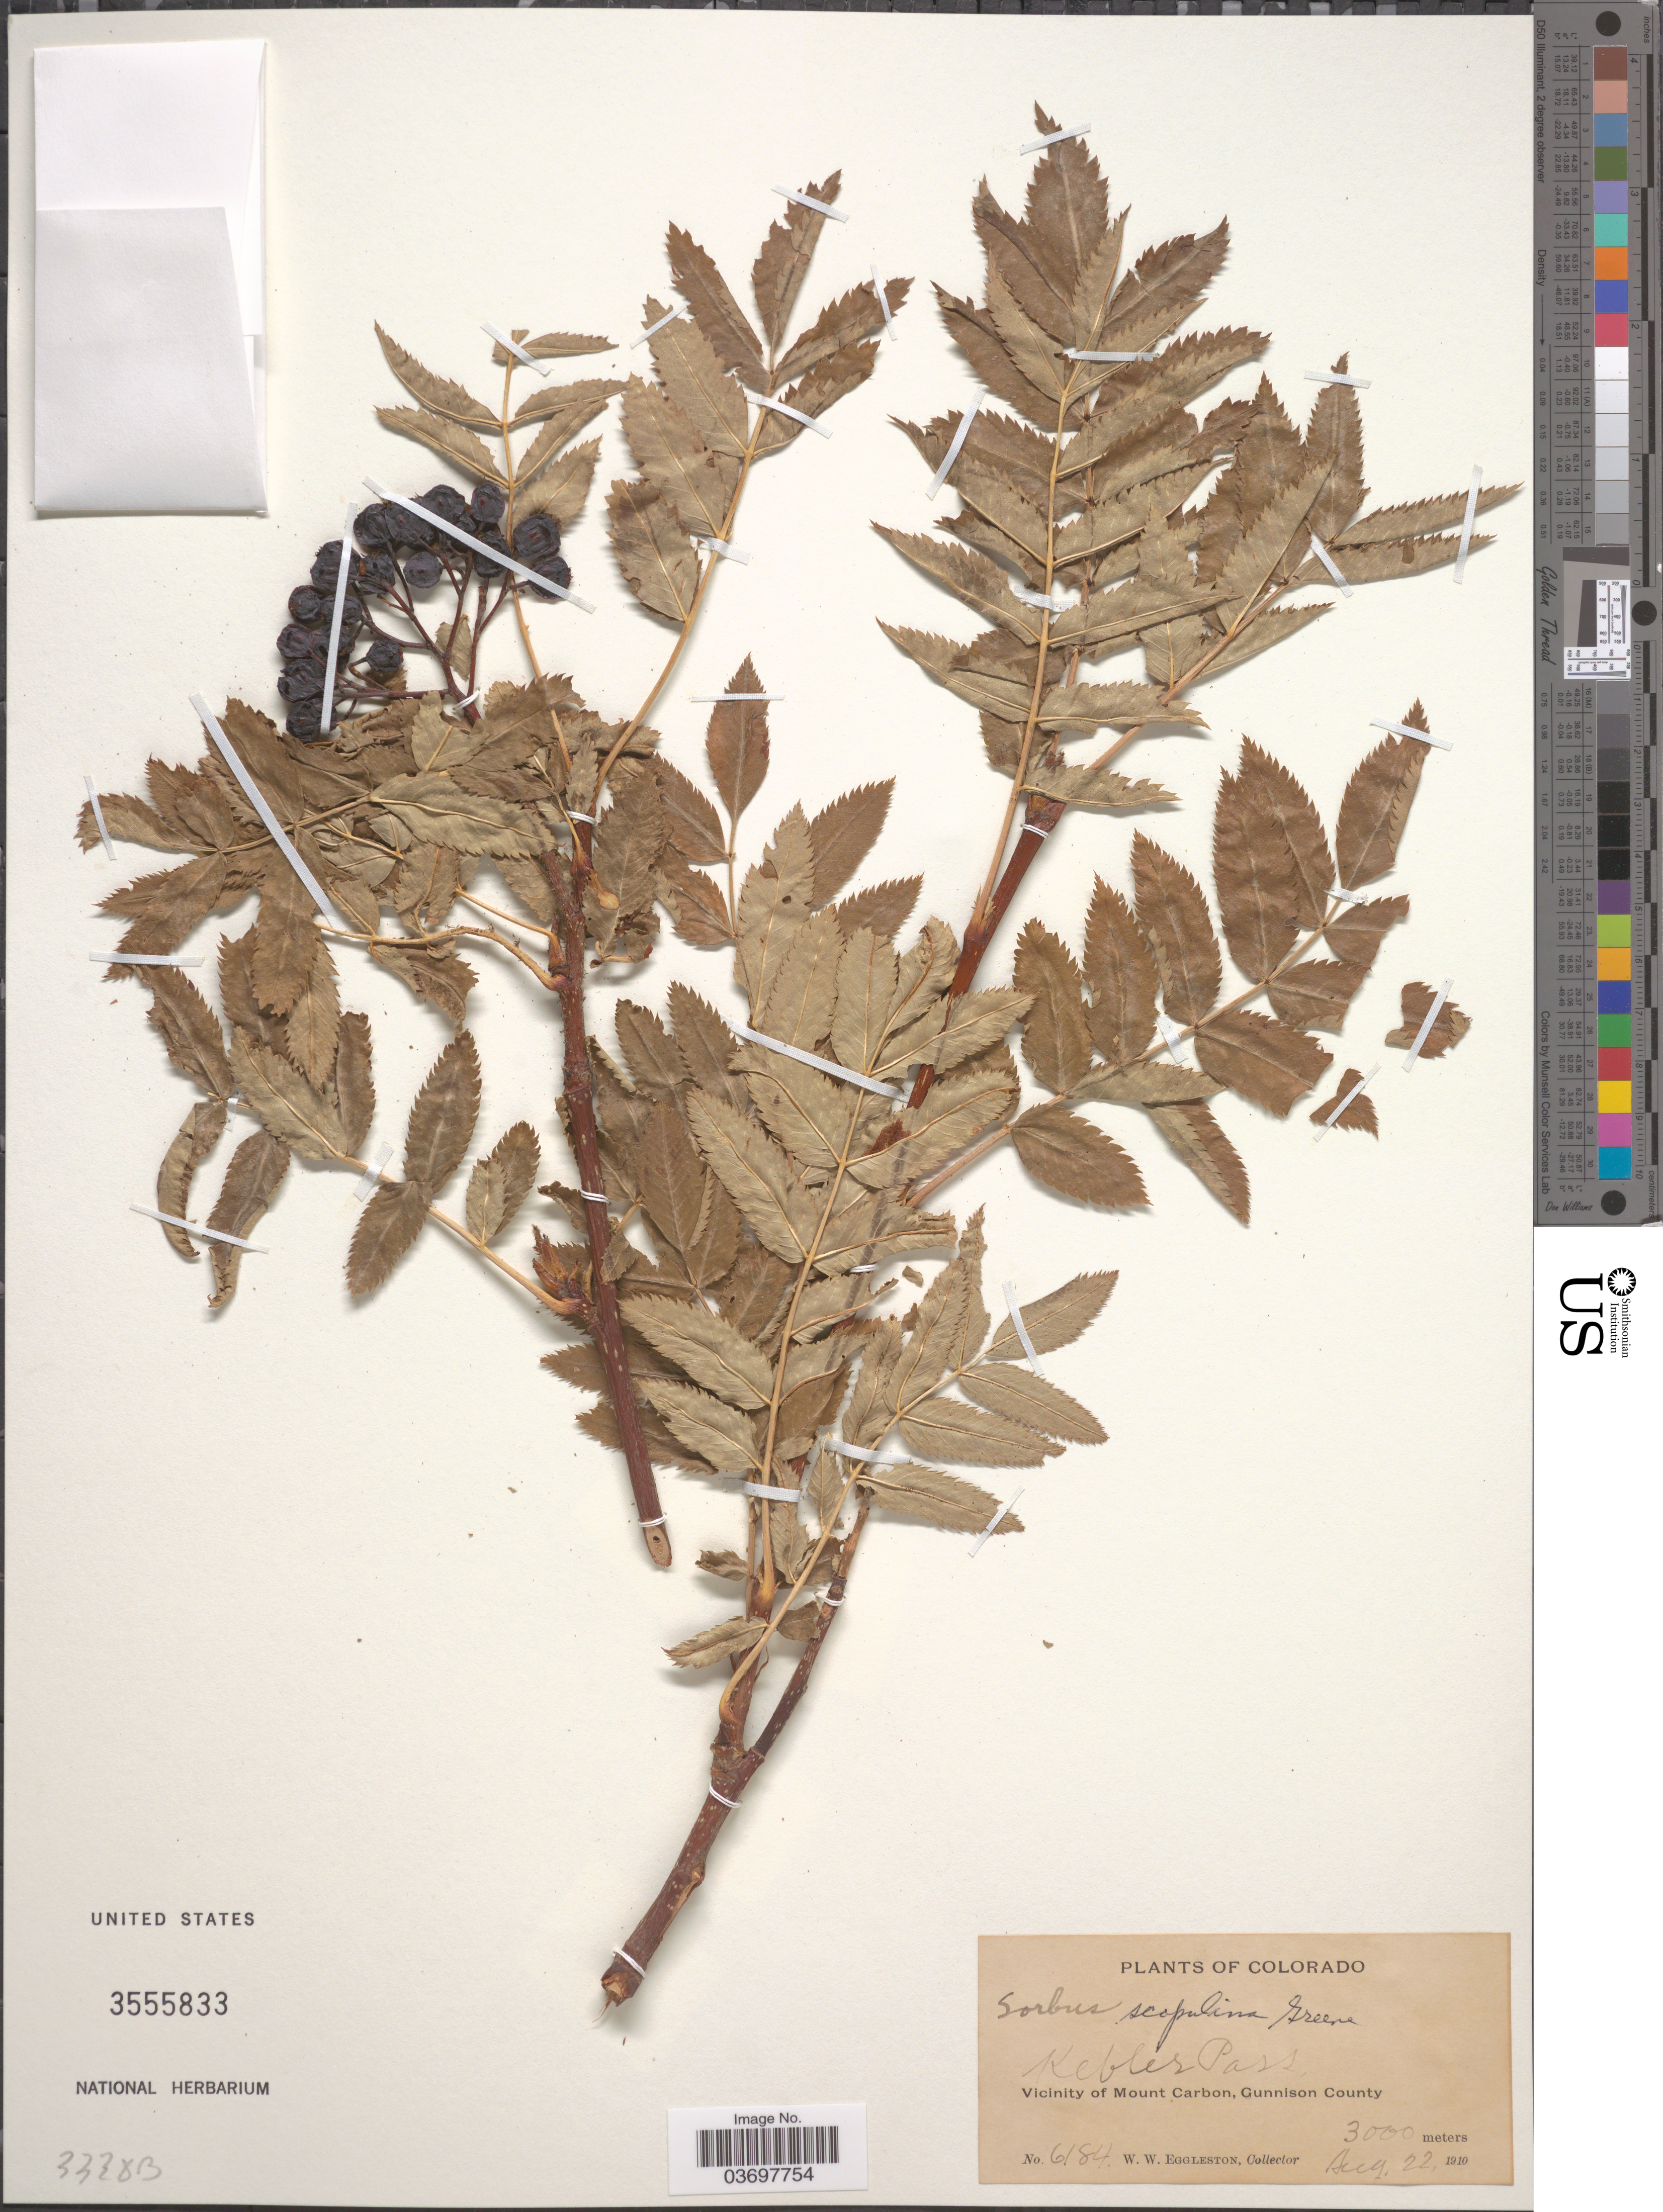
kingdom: Plantae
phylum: Tracheophyta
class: Magnoliopsida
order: Rosales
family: Rosaceae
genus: Sorbus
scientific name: Sorbus scopulina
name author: Greene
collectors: W. W. Eggleston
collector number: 6184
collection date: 1910-08-22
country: United States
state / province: Colorado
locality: Kebler Pass. Vicinity of Mount Carbon, Gunnison County.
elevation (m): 3000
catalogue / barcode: US 3555833